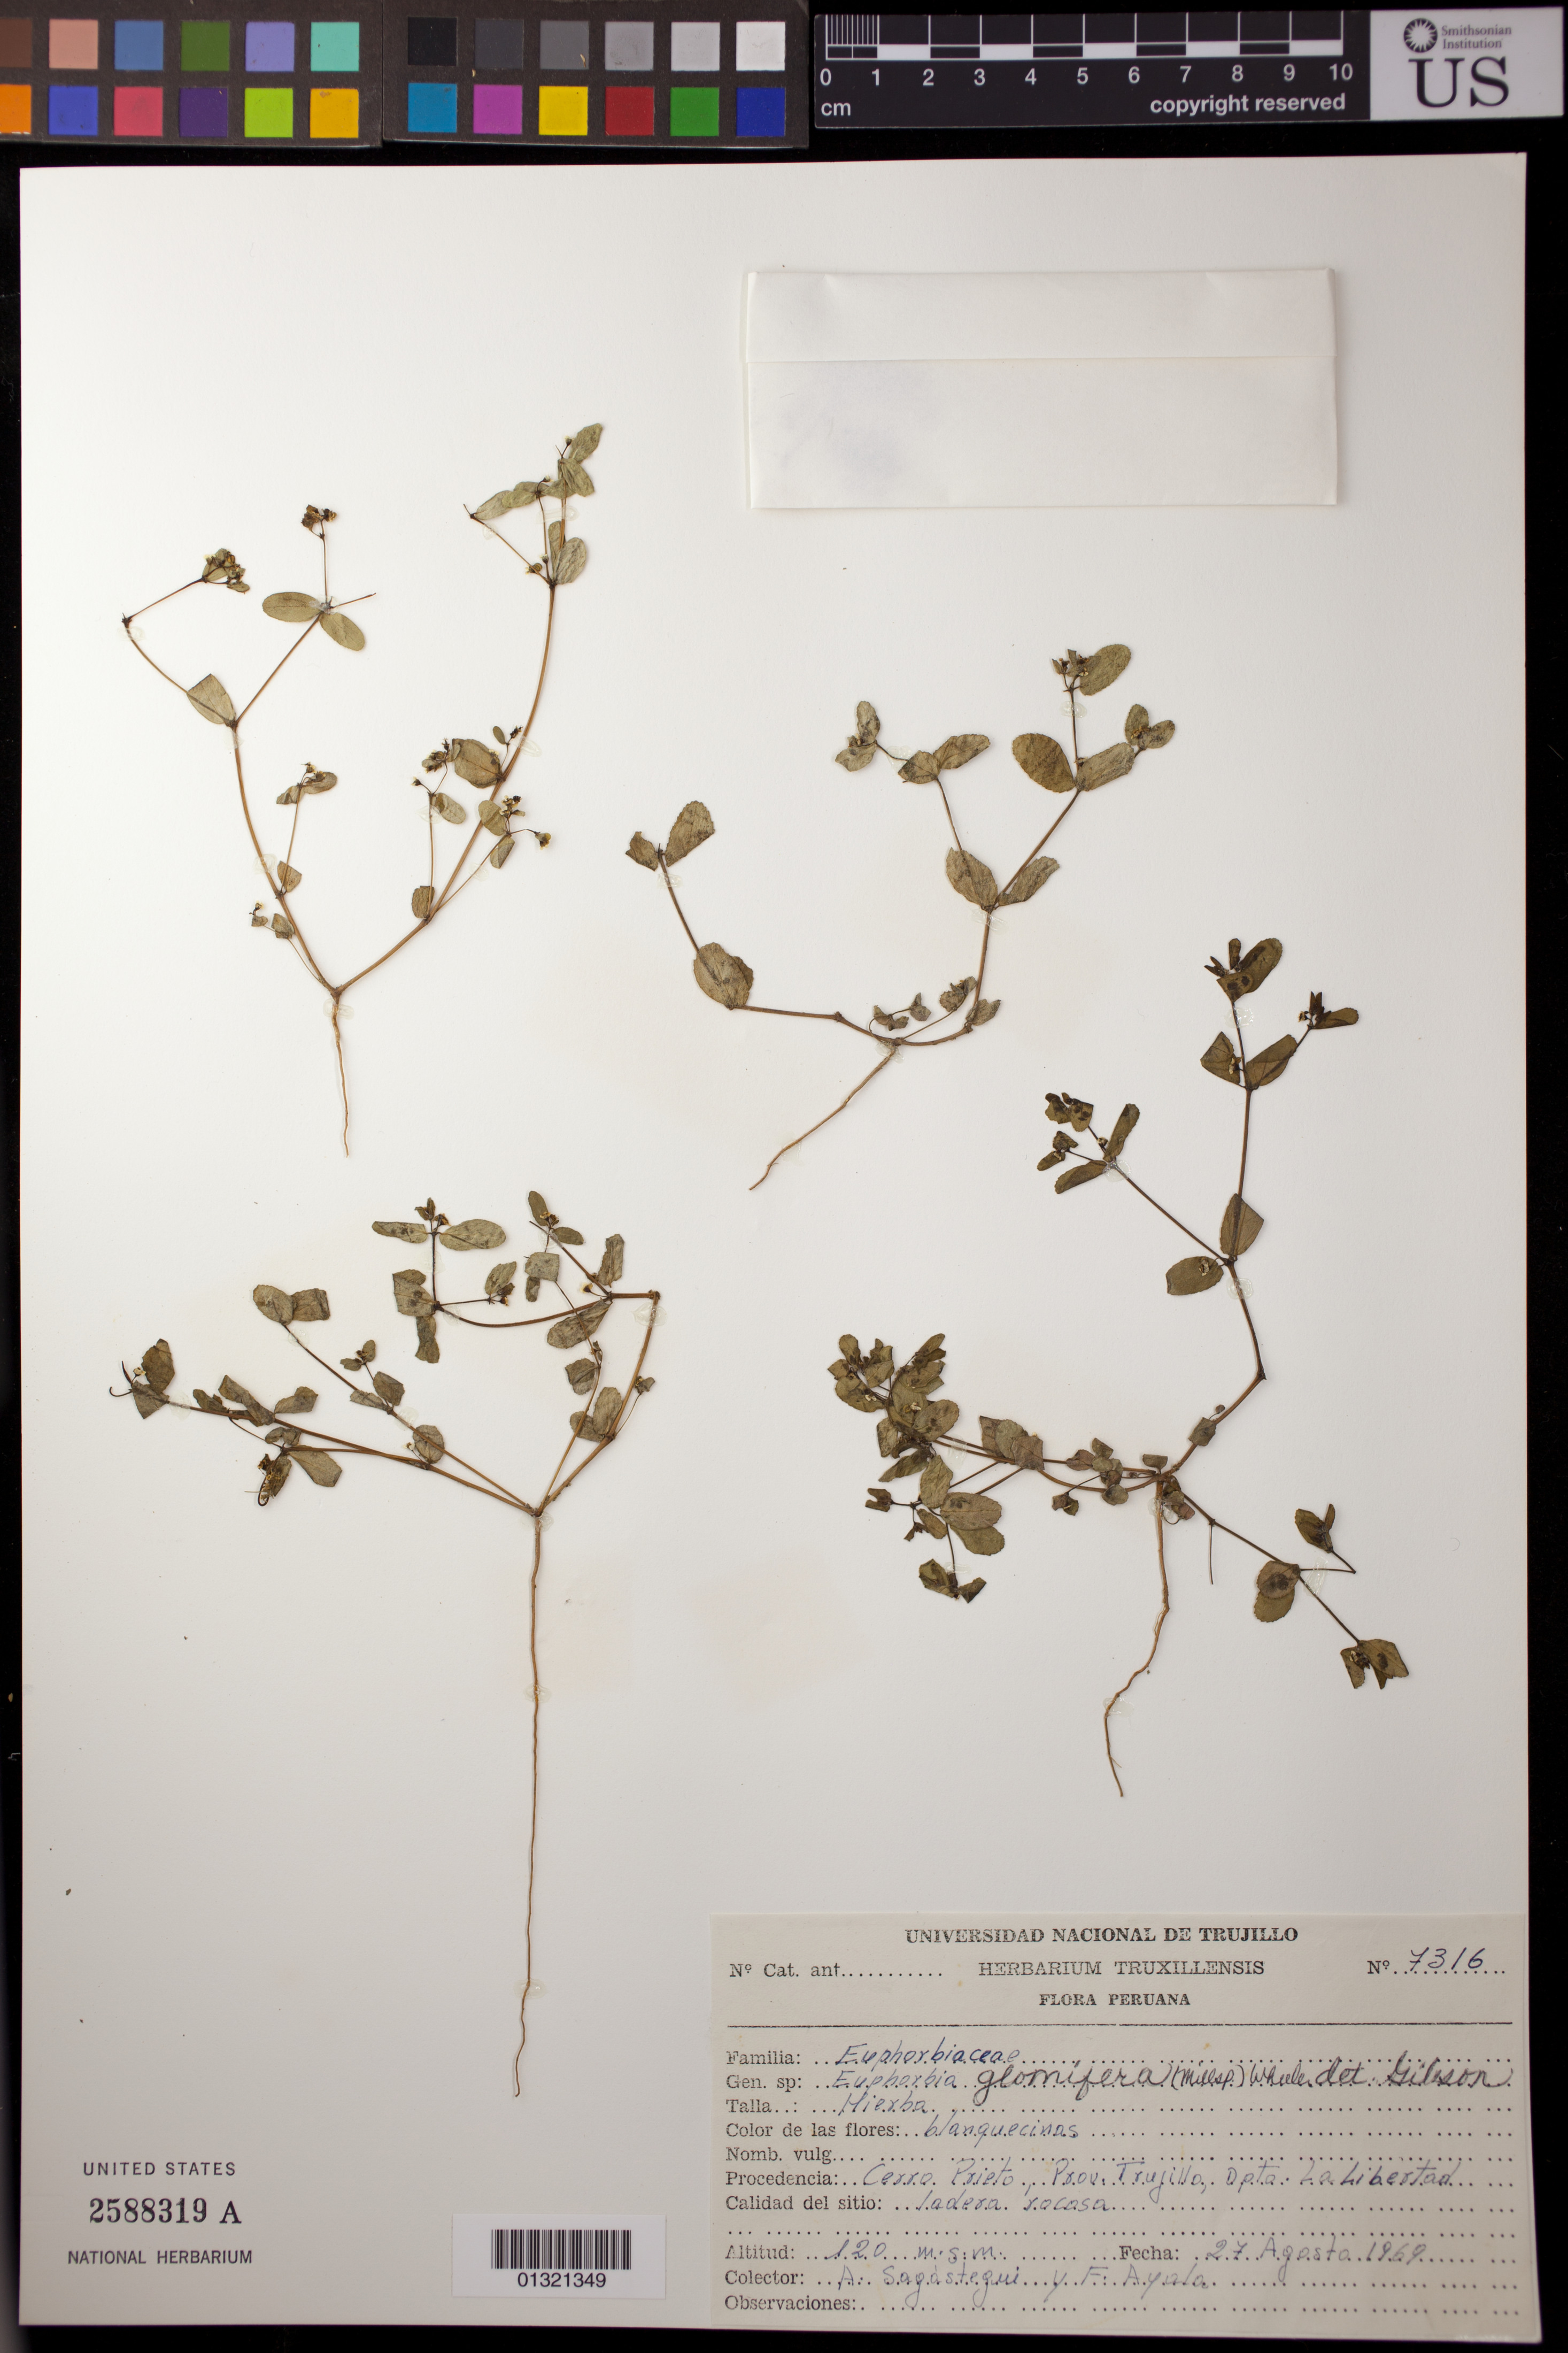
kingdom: Plantae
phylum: Tracheophyta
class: Magnoliopsida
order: Malpighiales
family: Euphorbiaceae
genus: Euphorbia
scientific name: Euphorbia hypericifolia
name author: L.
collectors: A. Sagástegui A. & F. Ayala F.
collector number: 7316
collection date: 1969-08-27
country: Peru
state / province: La Libertad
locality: Cerro Prieto, Prov. Trujillo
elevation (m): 120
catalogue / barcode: US 2588319A